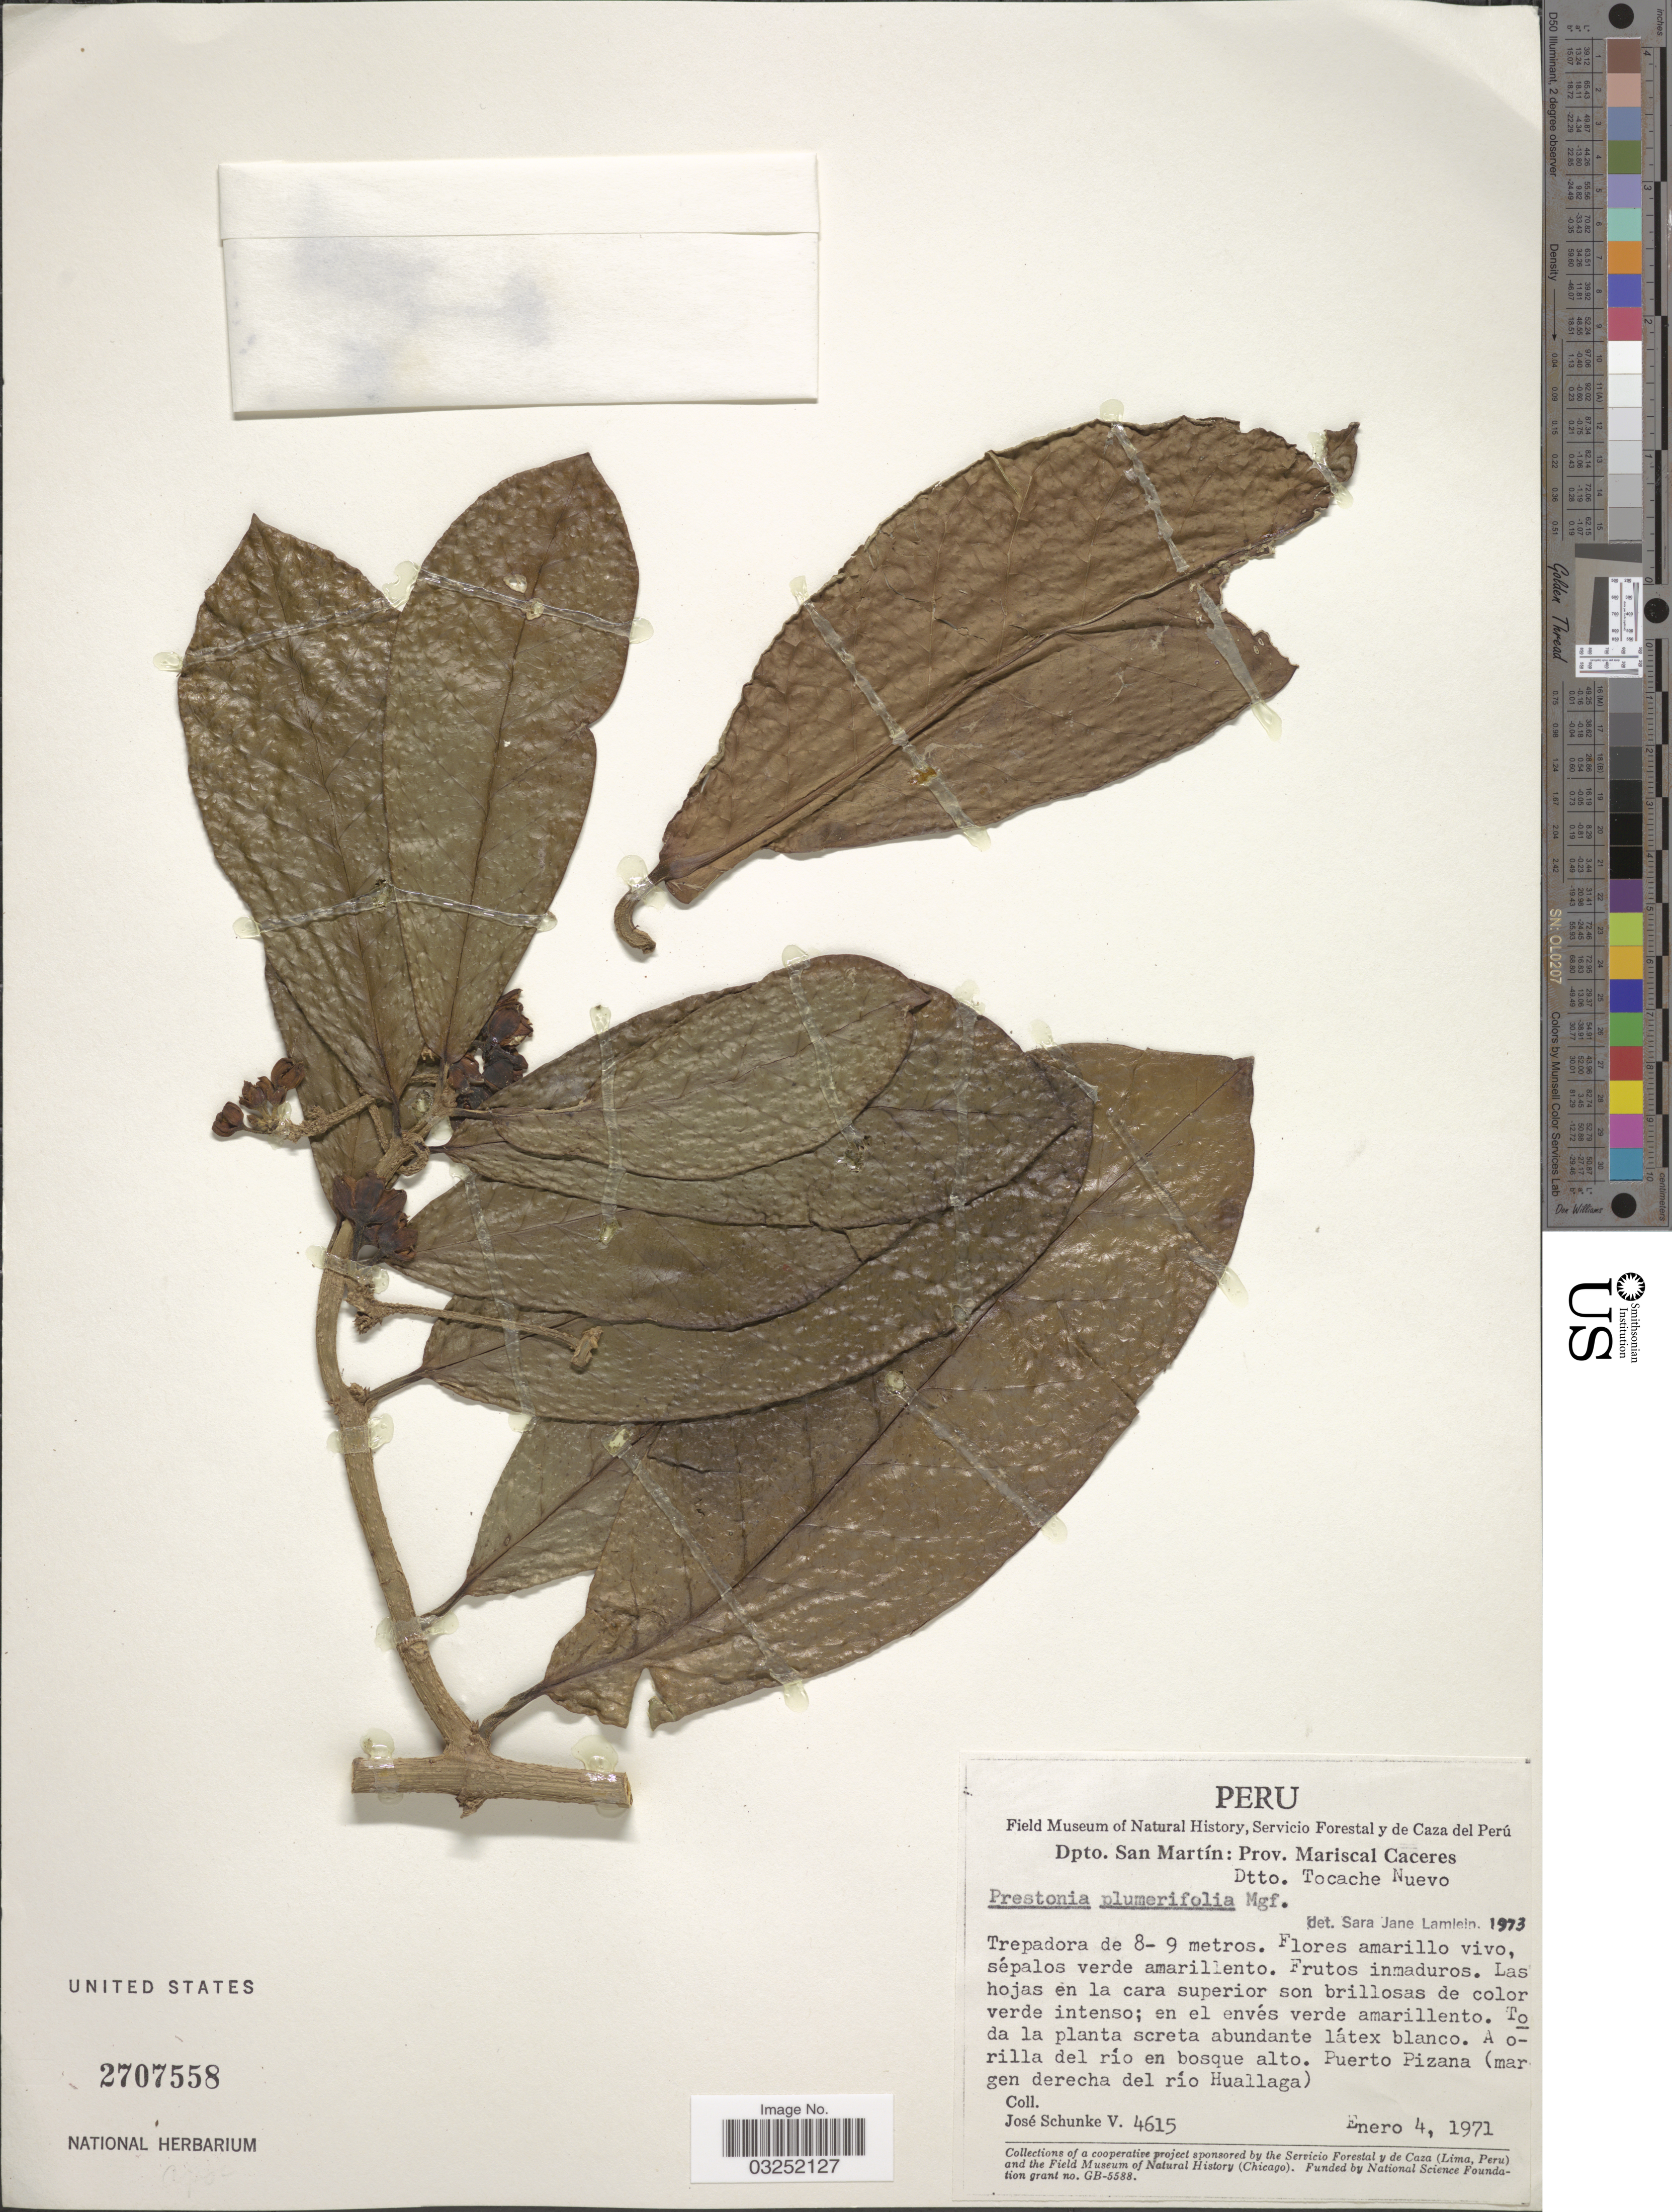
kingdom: Plantae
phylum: Tracheophyta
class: Magnoliopsida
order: Gentianales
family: Apocynaceae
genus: Prestonia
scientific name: Prestonia plumierifolia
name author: Markgr.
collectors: J. Schunke Vigo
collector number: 4615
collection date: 1971-01-04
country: Peru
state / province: San Martín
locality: Dpto. San Martín: Prov. Mariscal Caceres, Dtto. Tocache Nuevo, Puerto Pizana (margen derecha del río Huallaga).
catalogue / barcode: US 2707558